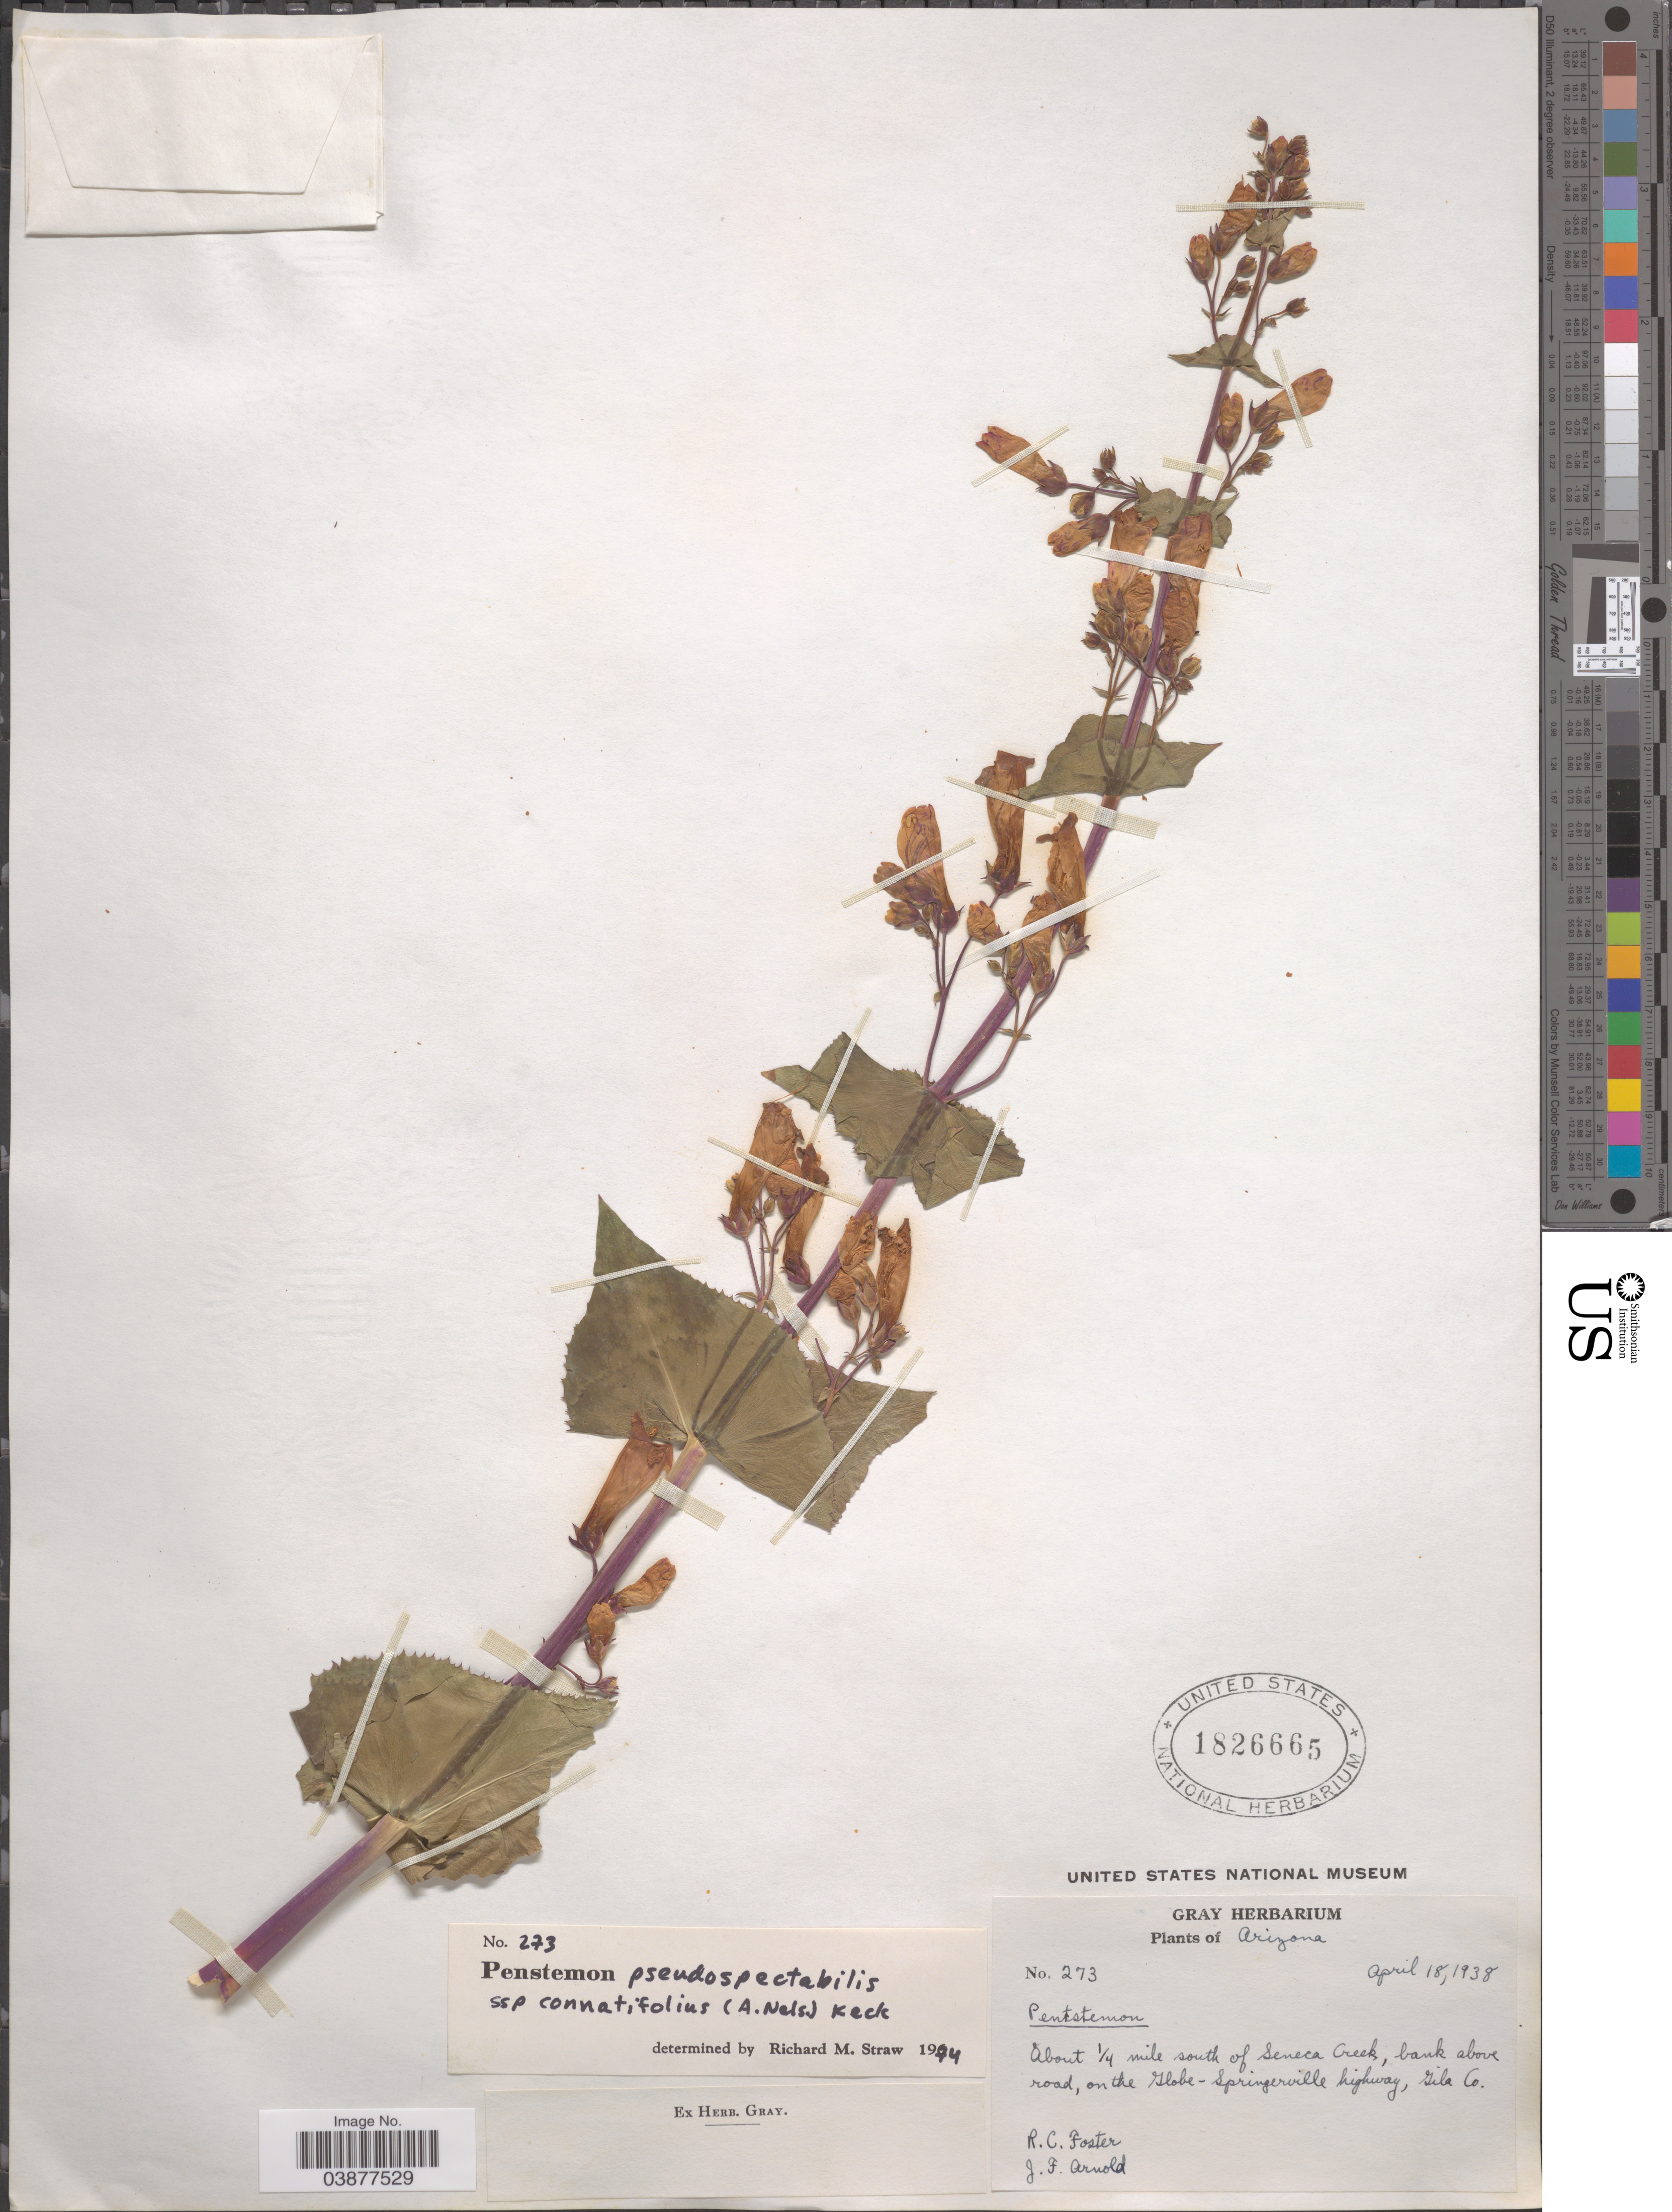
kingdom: Plantae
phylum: Tracheophyta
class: Magnoliopsida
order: Lamiales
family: Plantaginaceae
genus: Penstemon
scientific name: Penstemon pseudospectabilis var. connatifolius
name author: (A. Nelson) D.D. Keck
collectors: R. C. Foster & J. F. Arnold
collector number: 273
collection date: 1938-04-18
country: United States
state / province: Arizona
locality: About ¼ mile south of Seneca Creek, bank above road, on the Globe-Springville highway, Gila Co.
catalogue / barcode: US 1826665